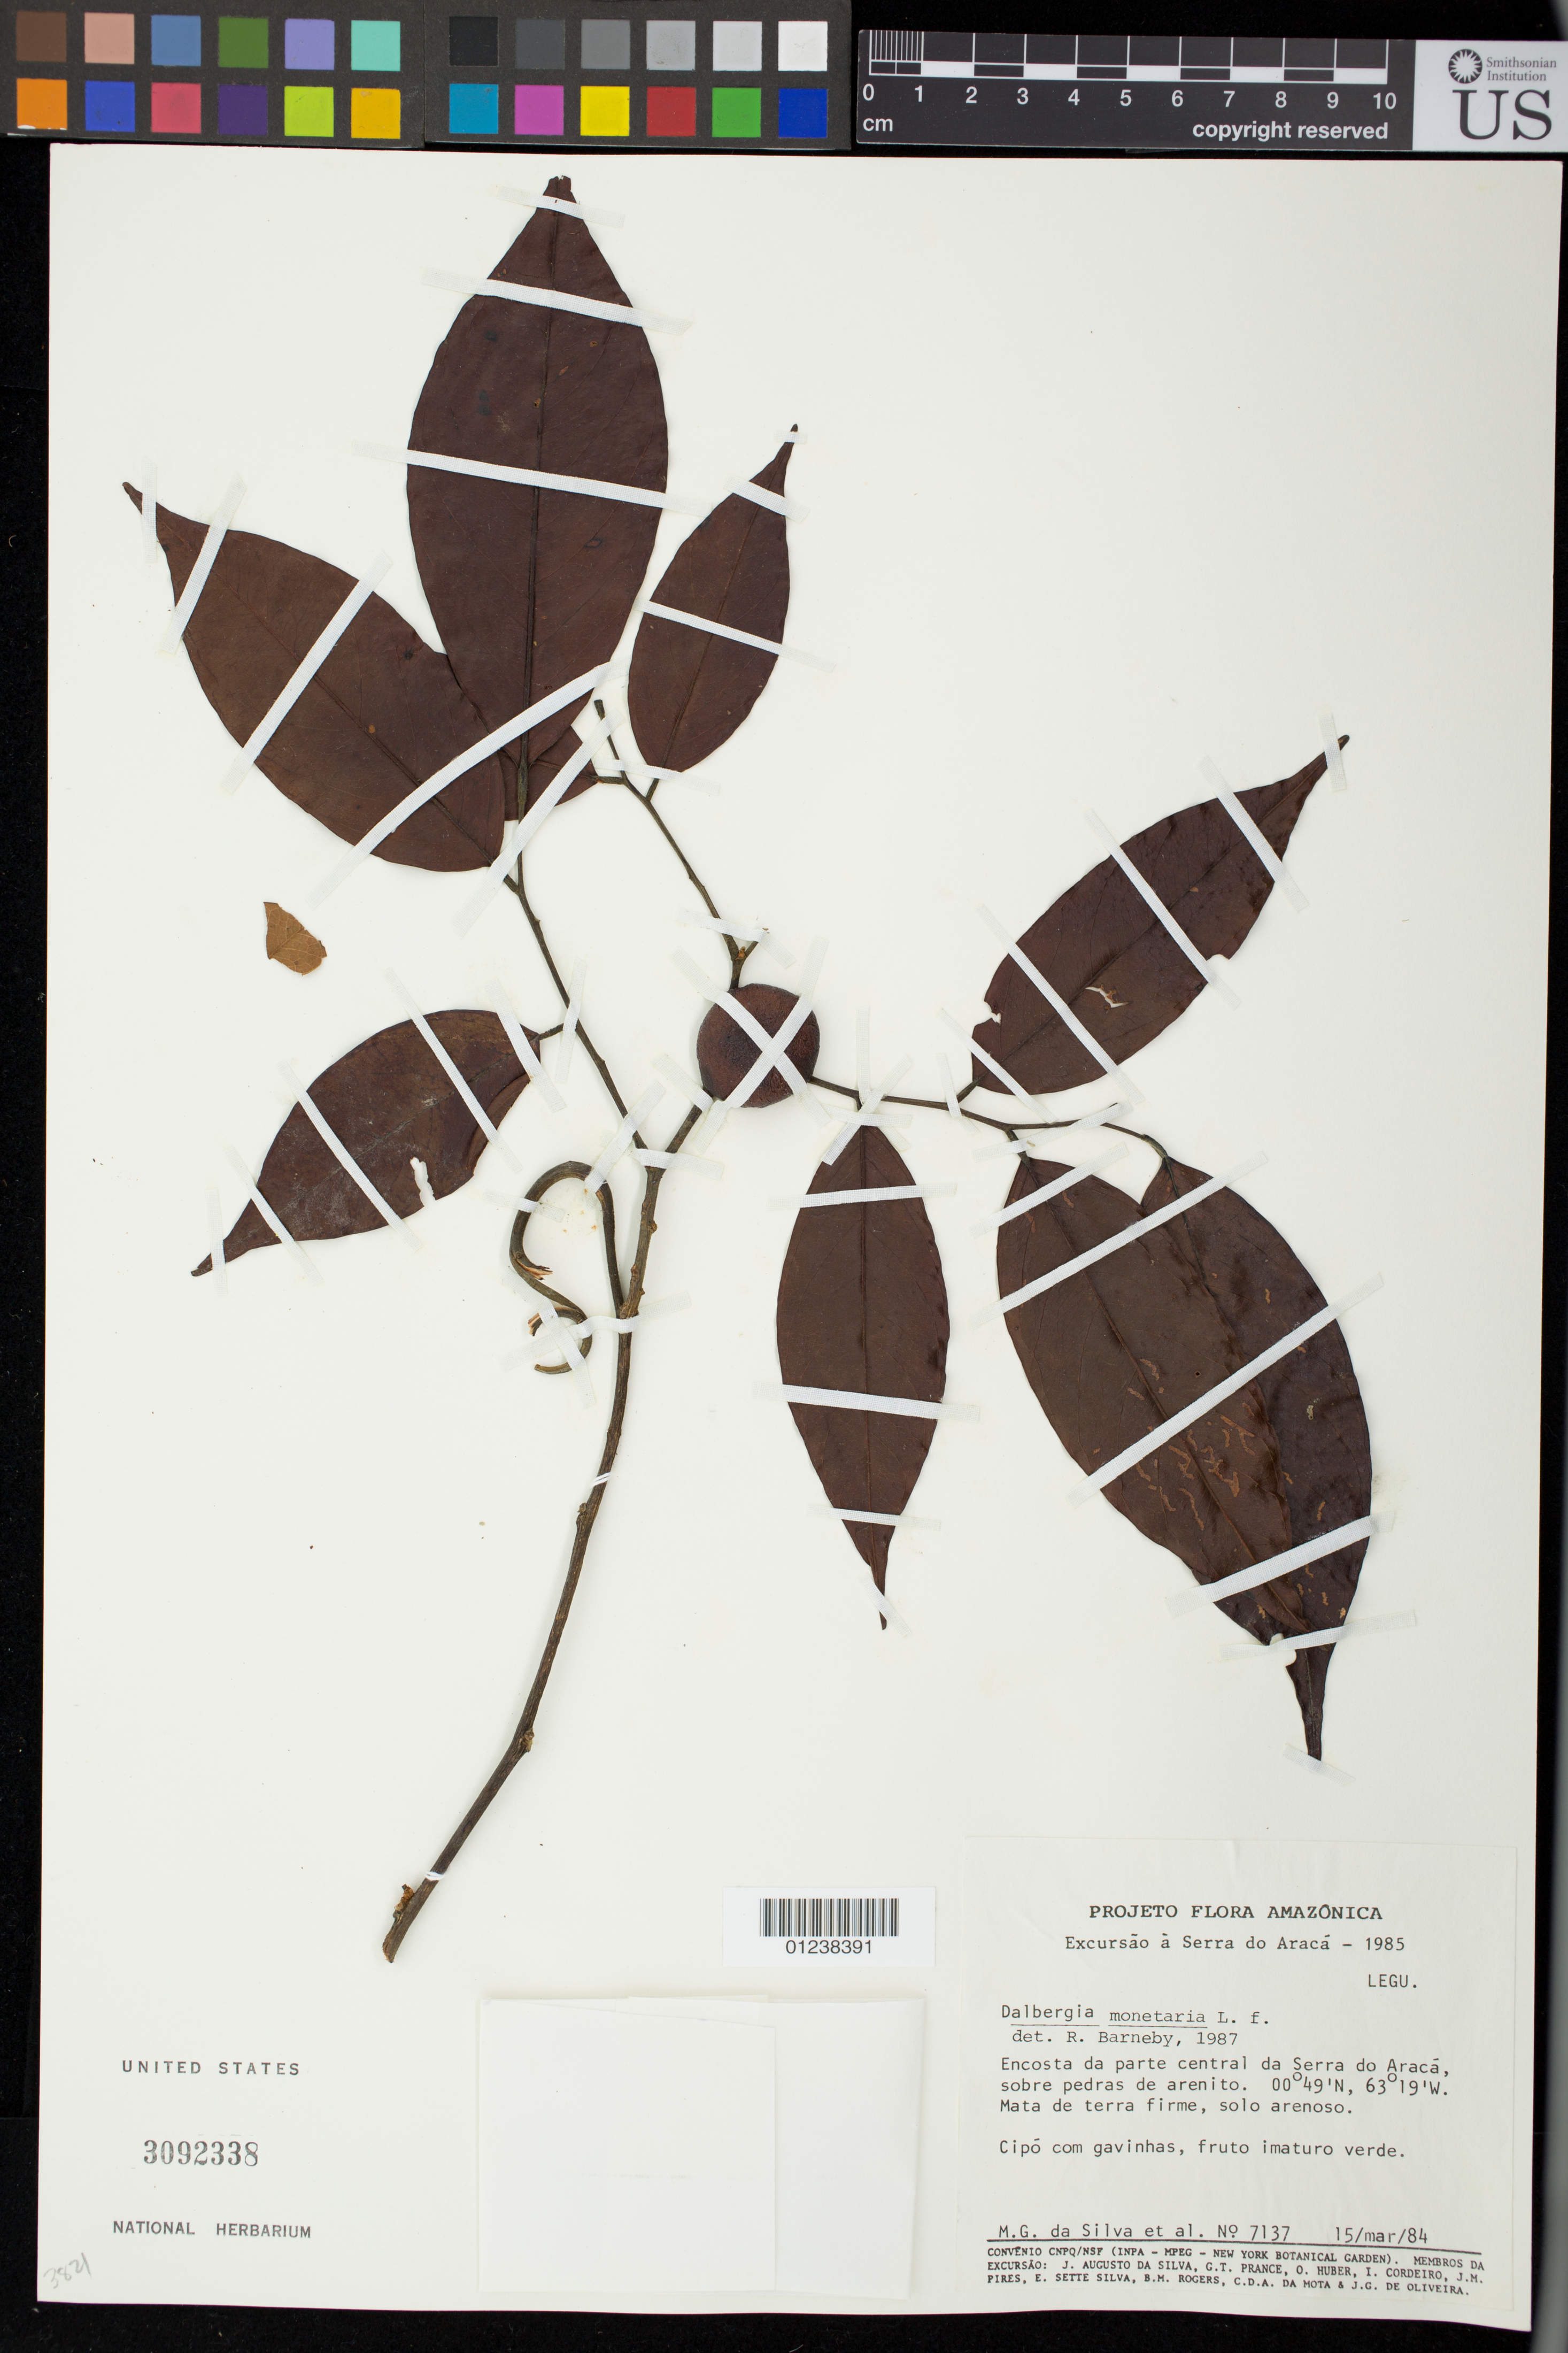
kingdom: Plantae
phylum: Tracheophyta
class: Magnoliopsida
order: Fabales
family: Fabaceae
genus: Dalbergia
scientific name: Dalbergia monetaria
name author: L. f.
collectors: M. G. Silva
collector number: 7137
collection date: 1984-03-15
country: Brazil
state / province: Amazonas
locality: Encosta da parte central da Serra do Araca, sobre pedras de arenito.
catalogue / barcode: US 3092338